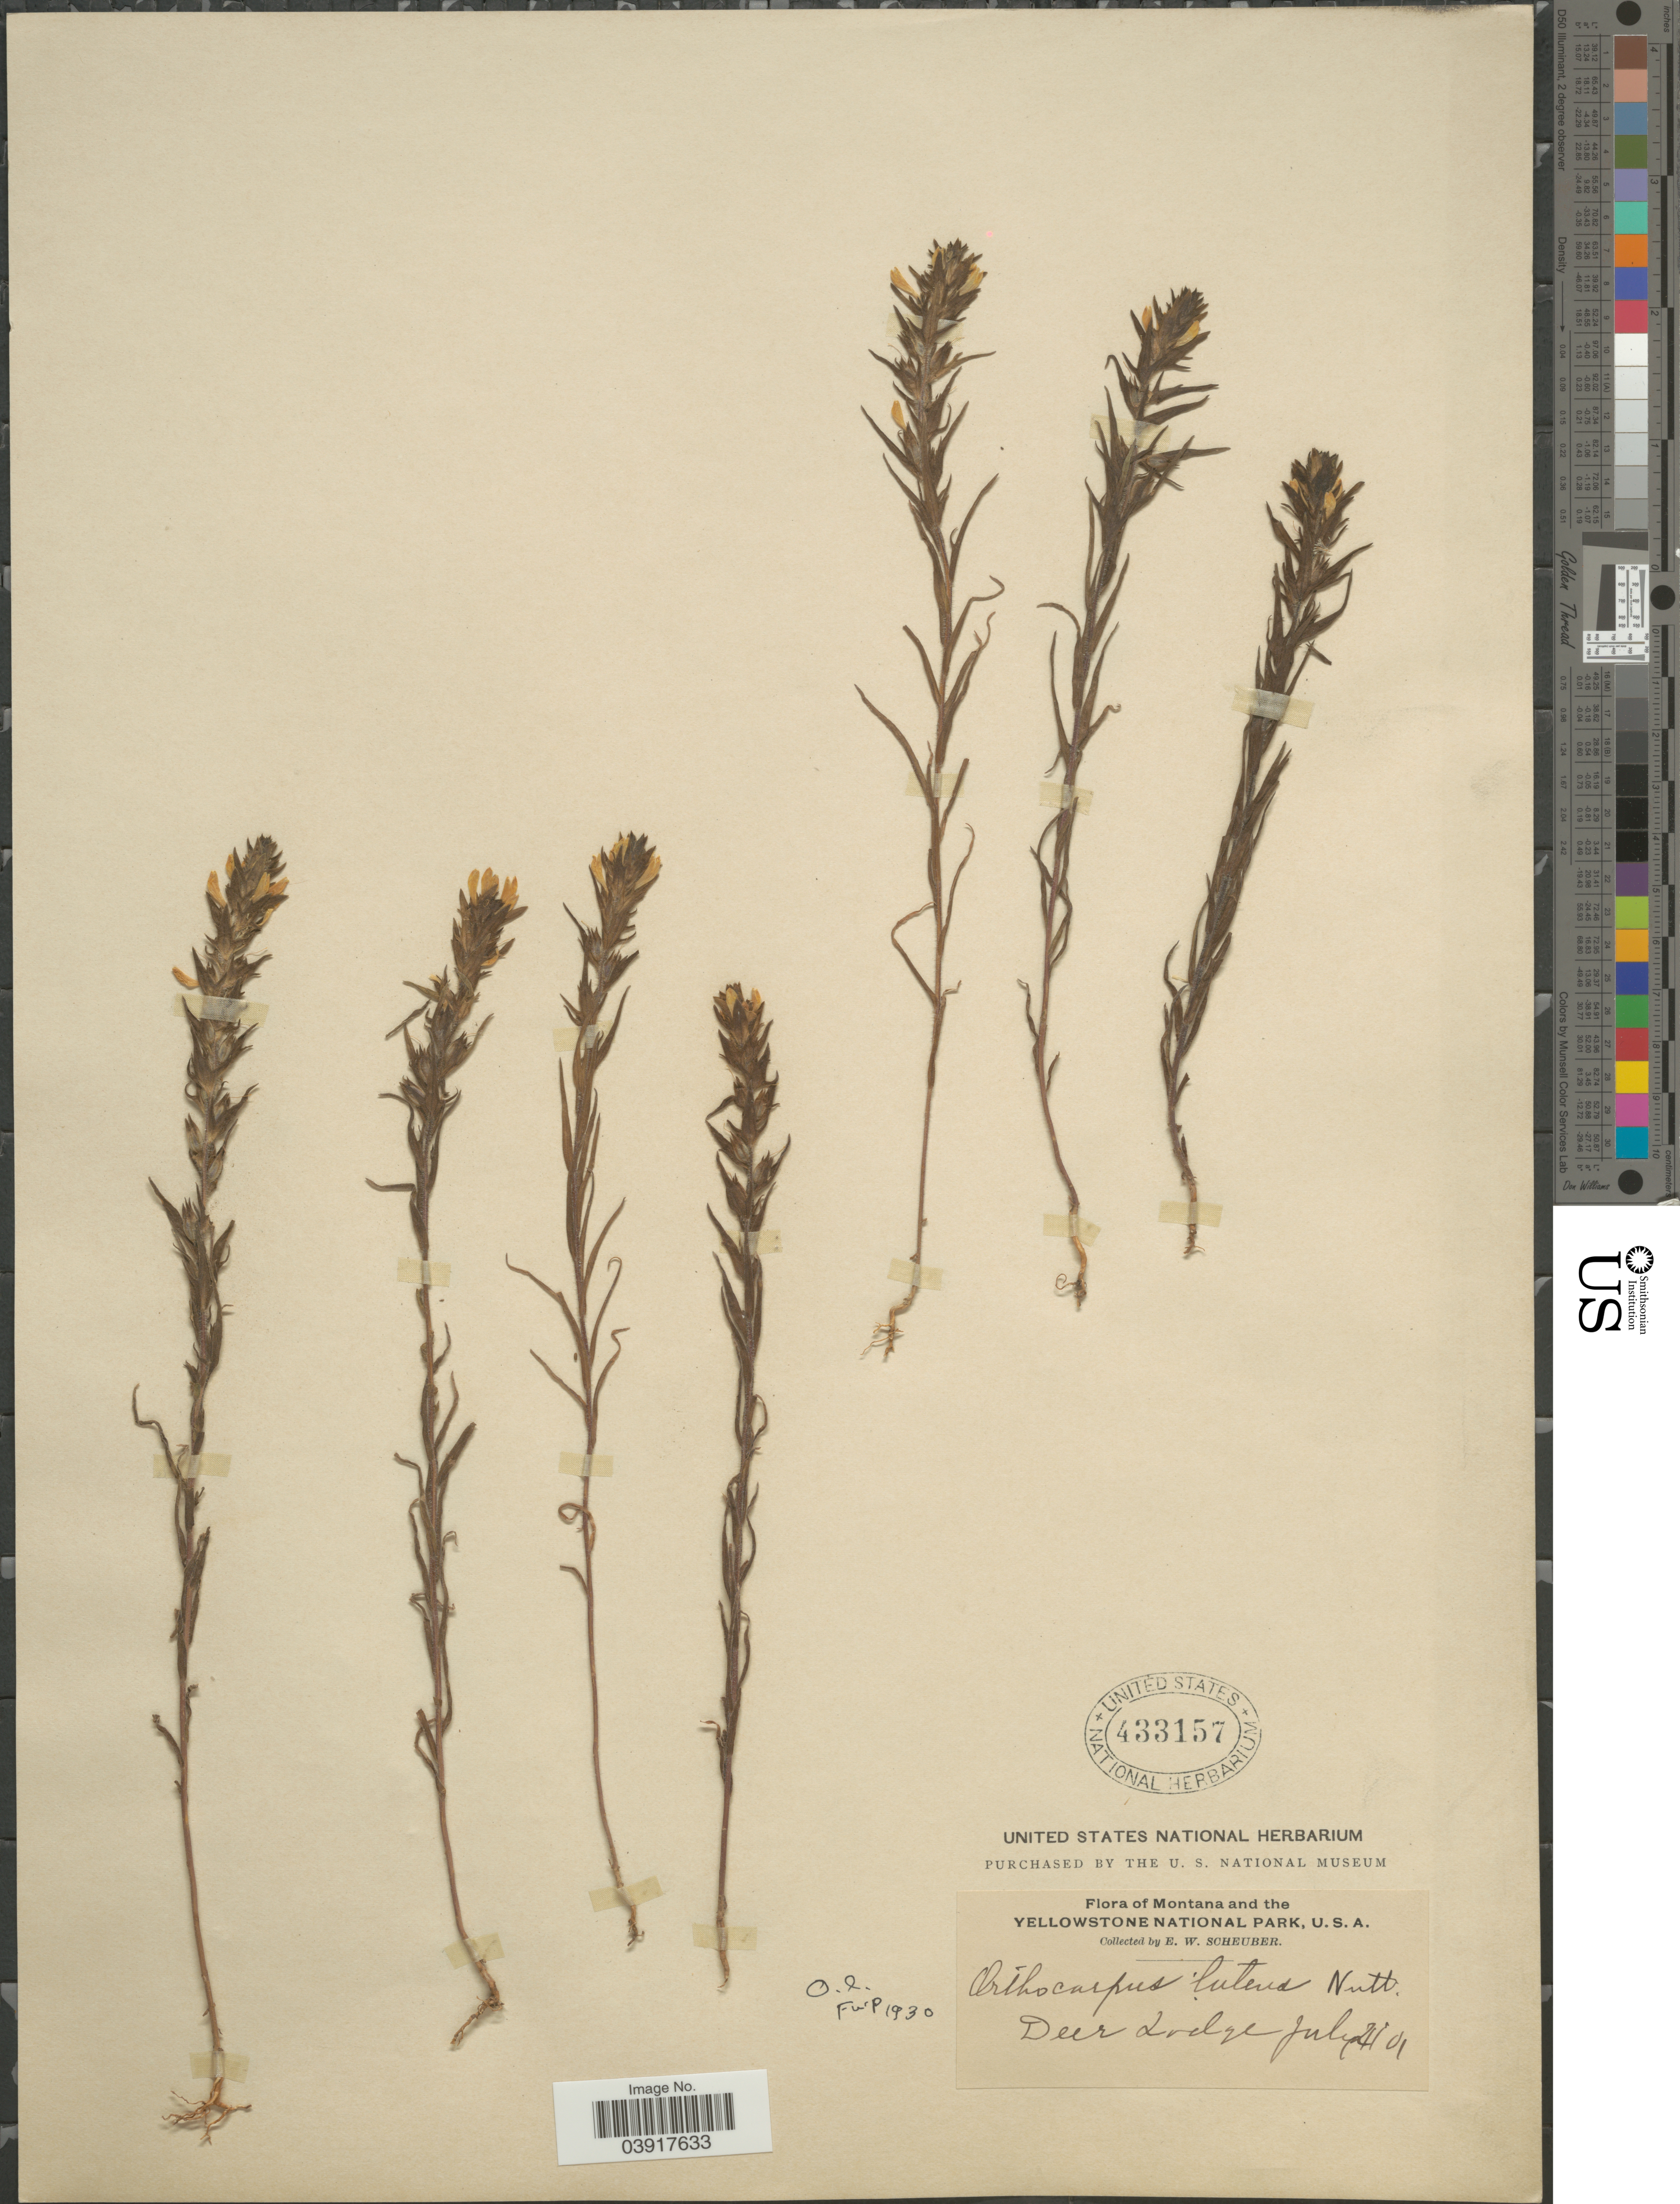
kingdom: Plantae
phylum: Tracheophyta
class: Magnoliopsida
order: Lamiales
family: Orobanchaceae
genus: Orthocarpus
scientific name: Orthocarpus luteus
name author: Nutt.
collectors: E. Scheuber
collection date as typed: Transcribed d/m/y: 4/7/1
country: United States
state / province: Montana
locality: The Yellowstone National Park. Deer Lodge.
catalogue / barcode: US 433157